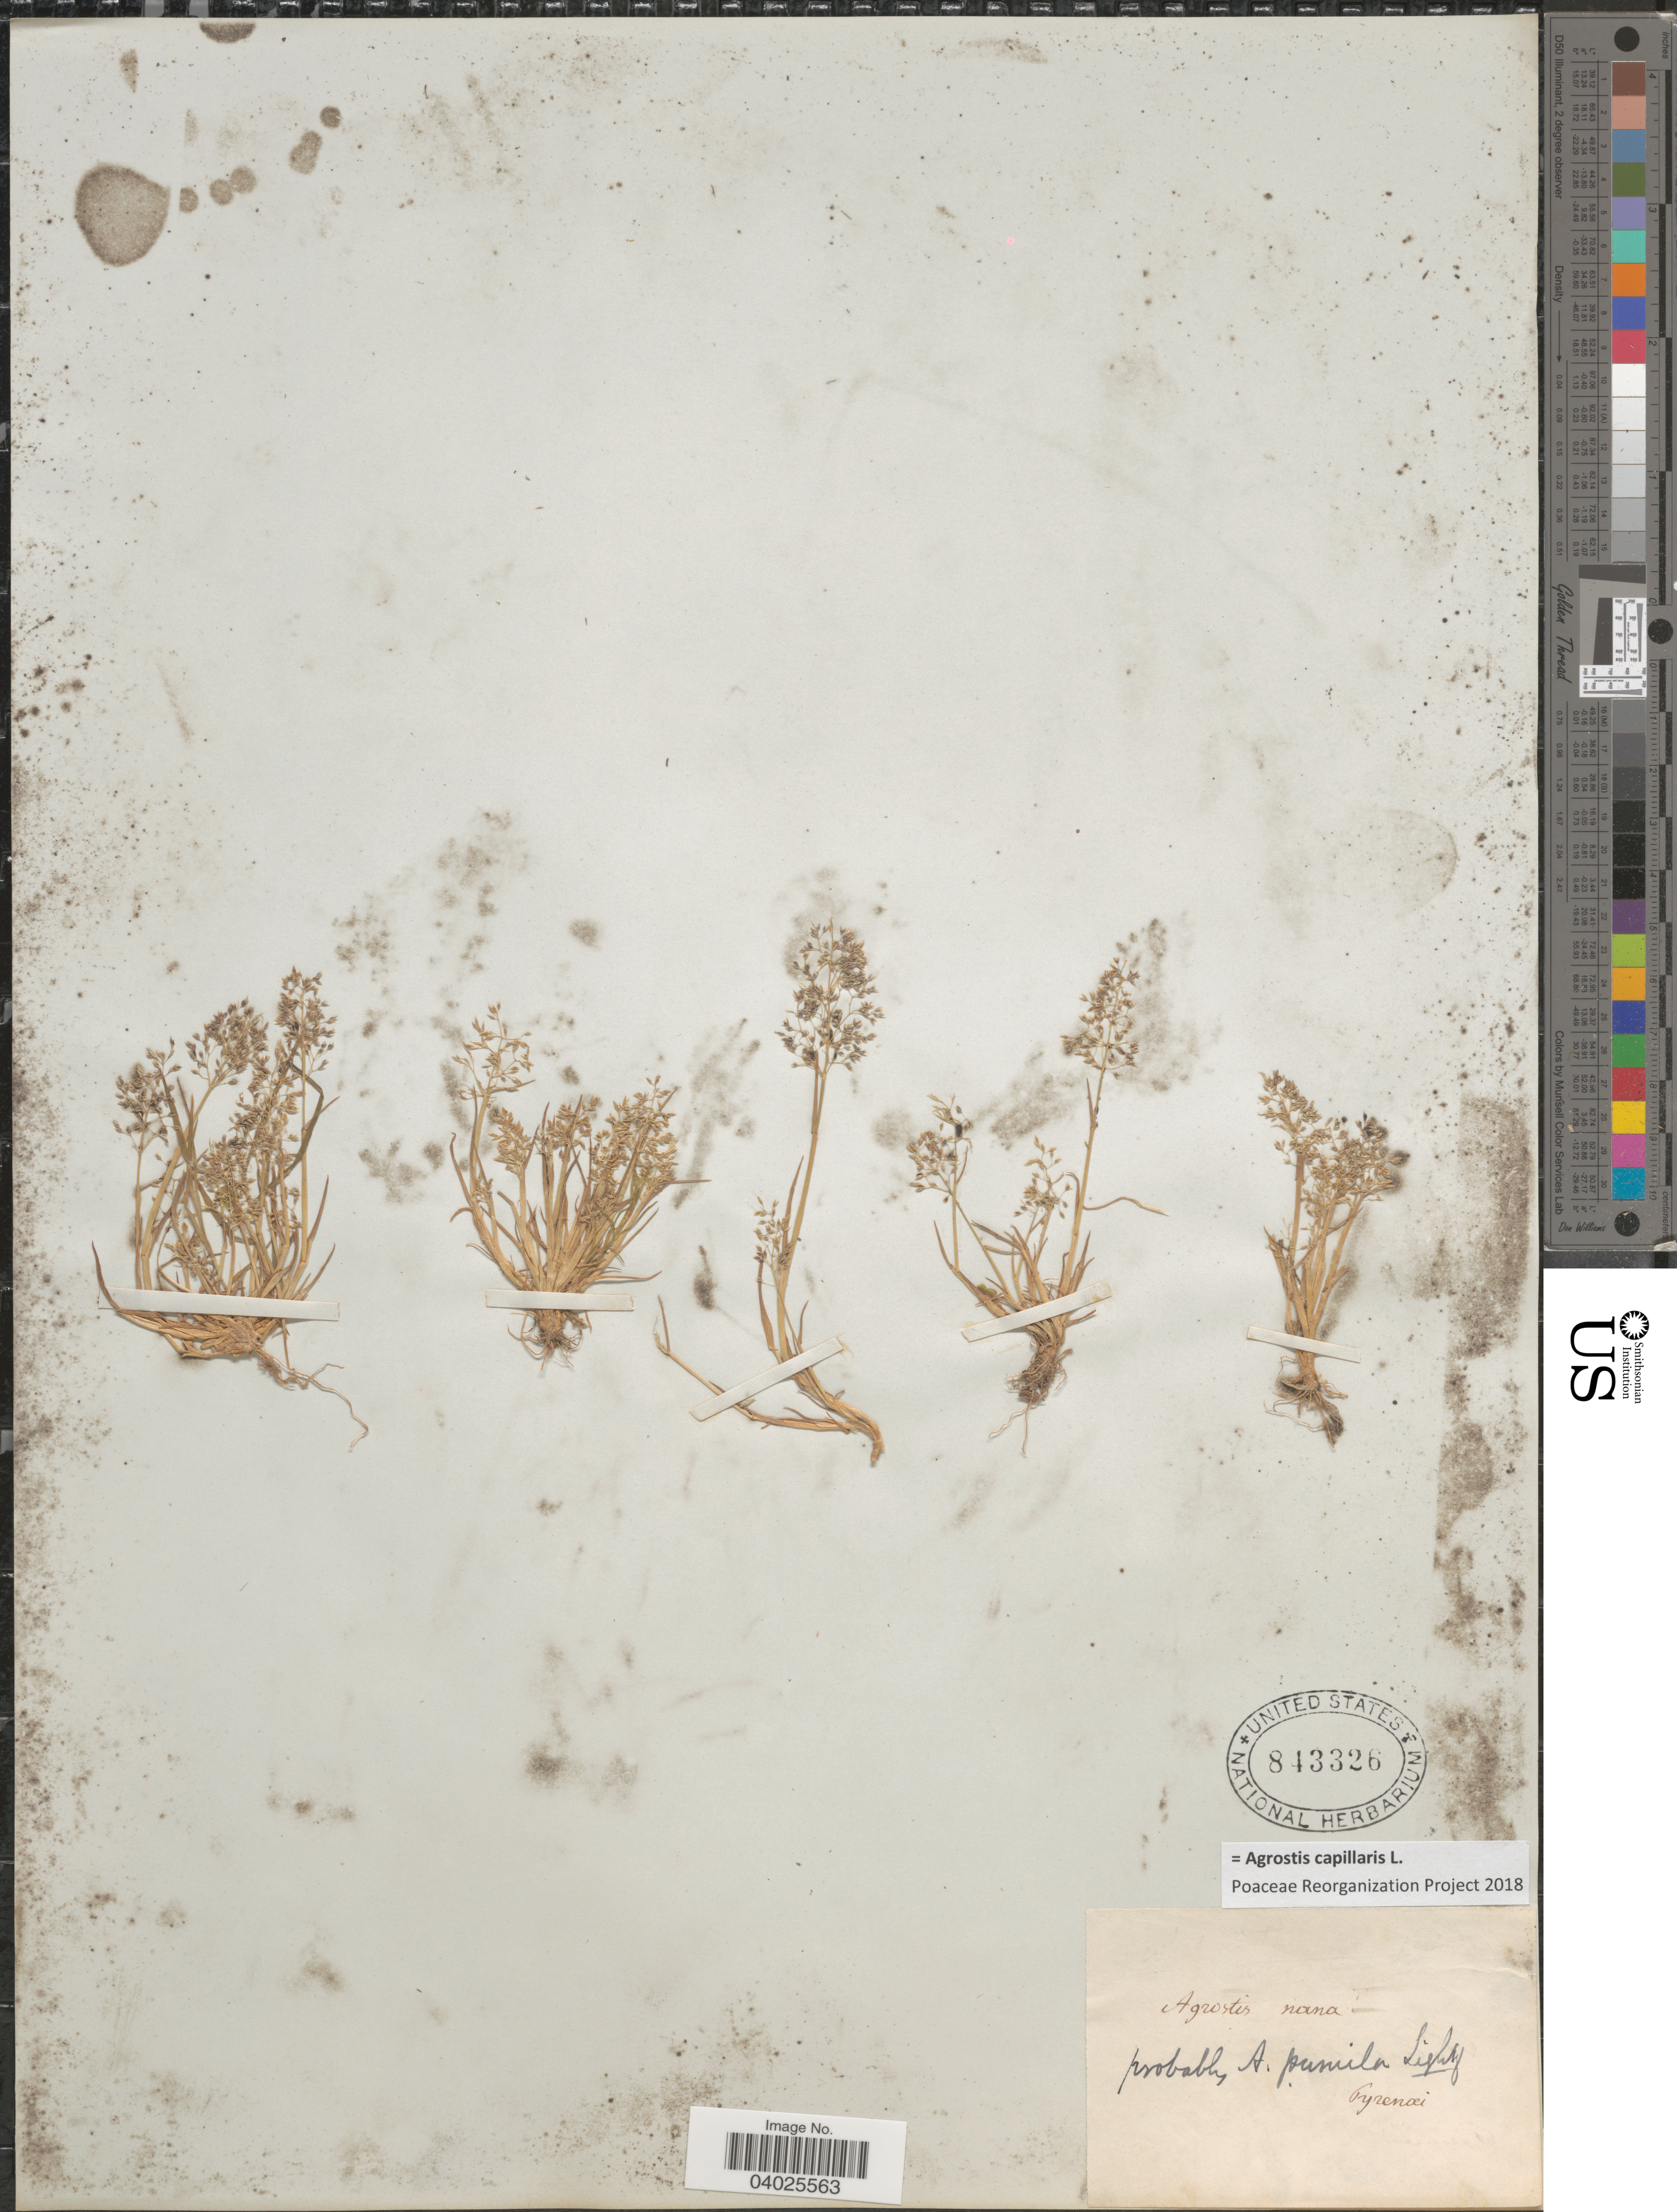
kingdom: Plantae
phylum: Tracheophyta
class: Liliopsida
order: Poales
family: Poaceae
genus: Agrostis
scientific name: Agrostis capillaris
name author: L.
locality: Pyrenæi.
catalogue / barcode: US 843326